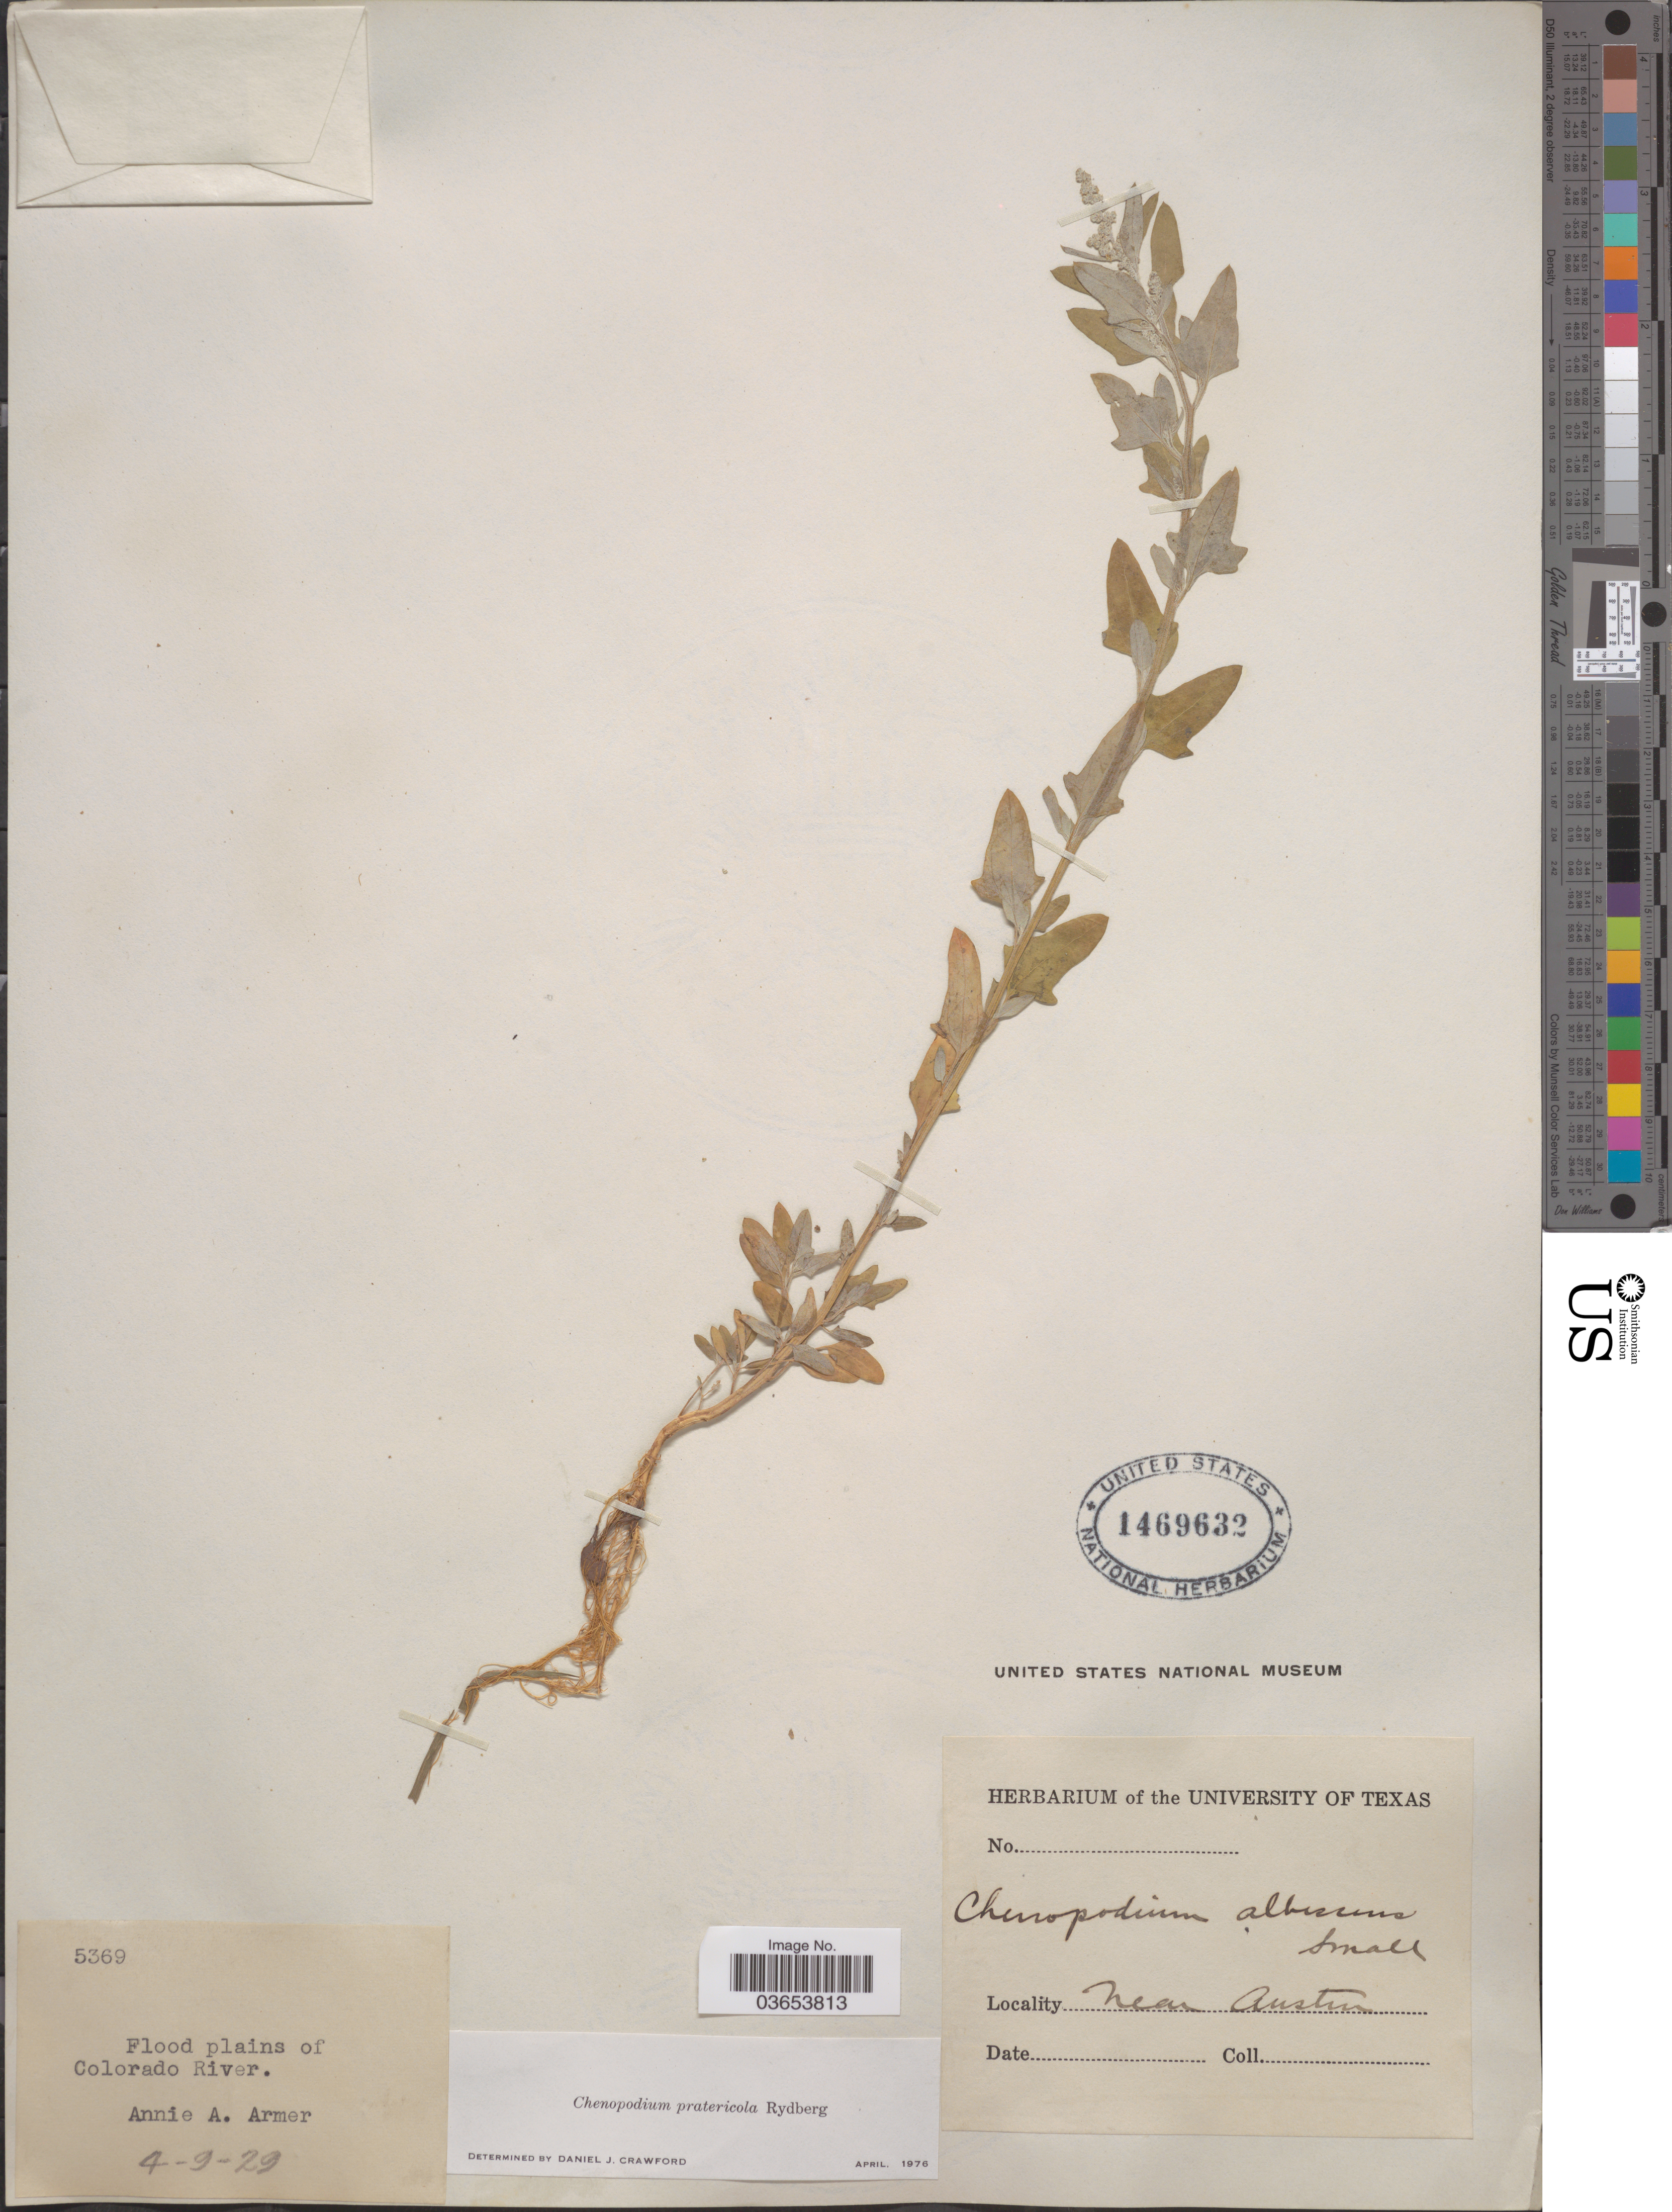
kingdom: Plantae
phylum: Tracheophyta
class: Magnoliopsida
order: Caryophyllales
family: Amaranthaceae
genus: Chenopodium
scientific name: Chenopodium pratericola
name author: Rydb.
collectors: A. Armer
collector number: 5369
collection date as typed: Transcribed d/m/y: 9/4/29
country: United States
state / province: Texas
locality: Flood plains of Colorado River. Near Austin.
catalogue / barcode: US 1469632